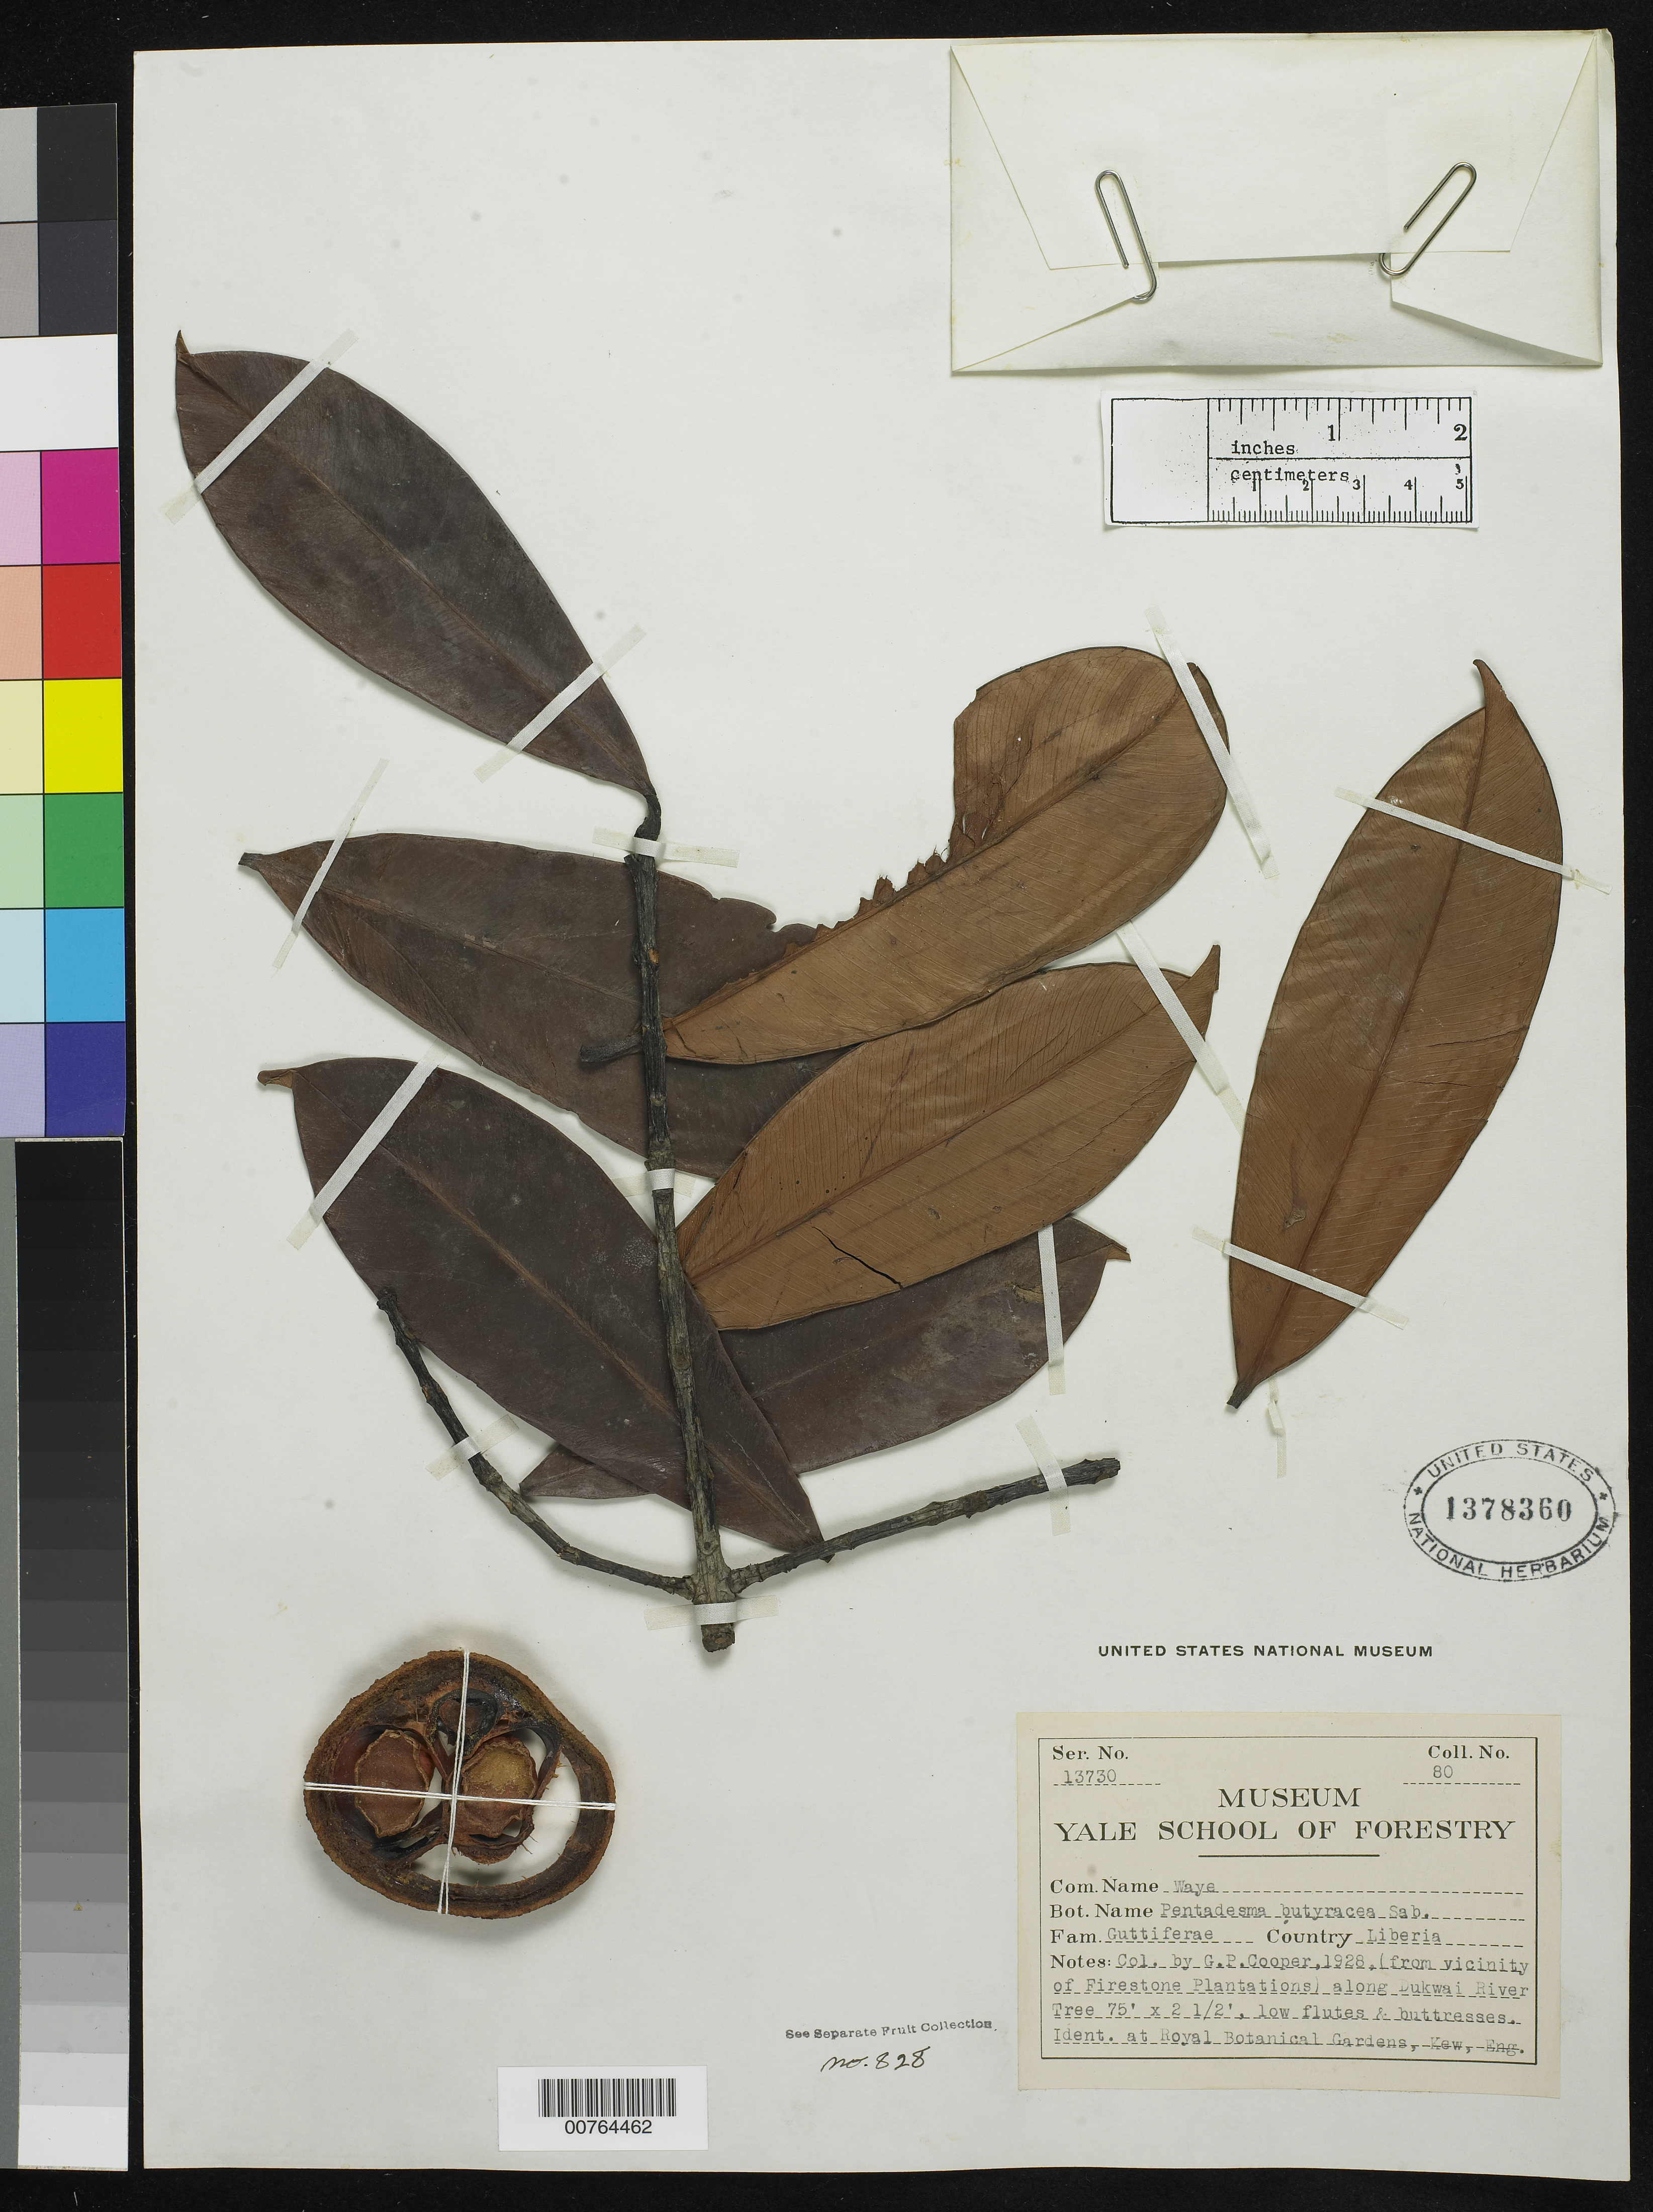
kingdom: Plantae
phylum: Tracheophyta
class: Magnoliopsida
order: Malpighiales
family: Clusiaceae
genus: Pentadesma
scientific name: Pentadesma butyracea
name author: Sabine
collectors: G. Cooper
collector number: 80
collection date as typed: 1928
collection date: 1928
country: Liberia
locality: (from vicinity of Firestone Plantations) along Dukwai R.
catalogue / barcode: US 1378360